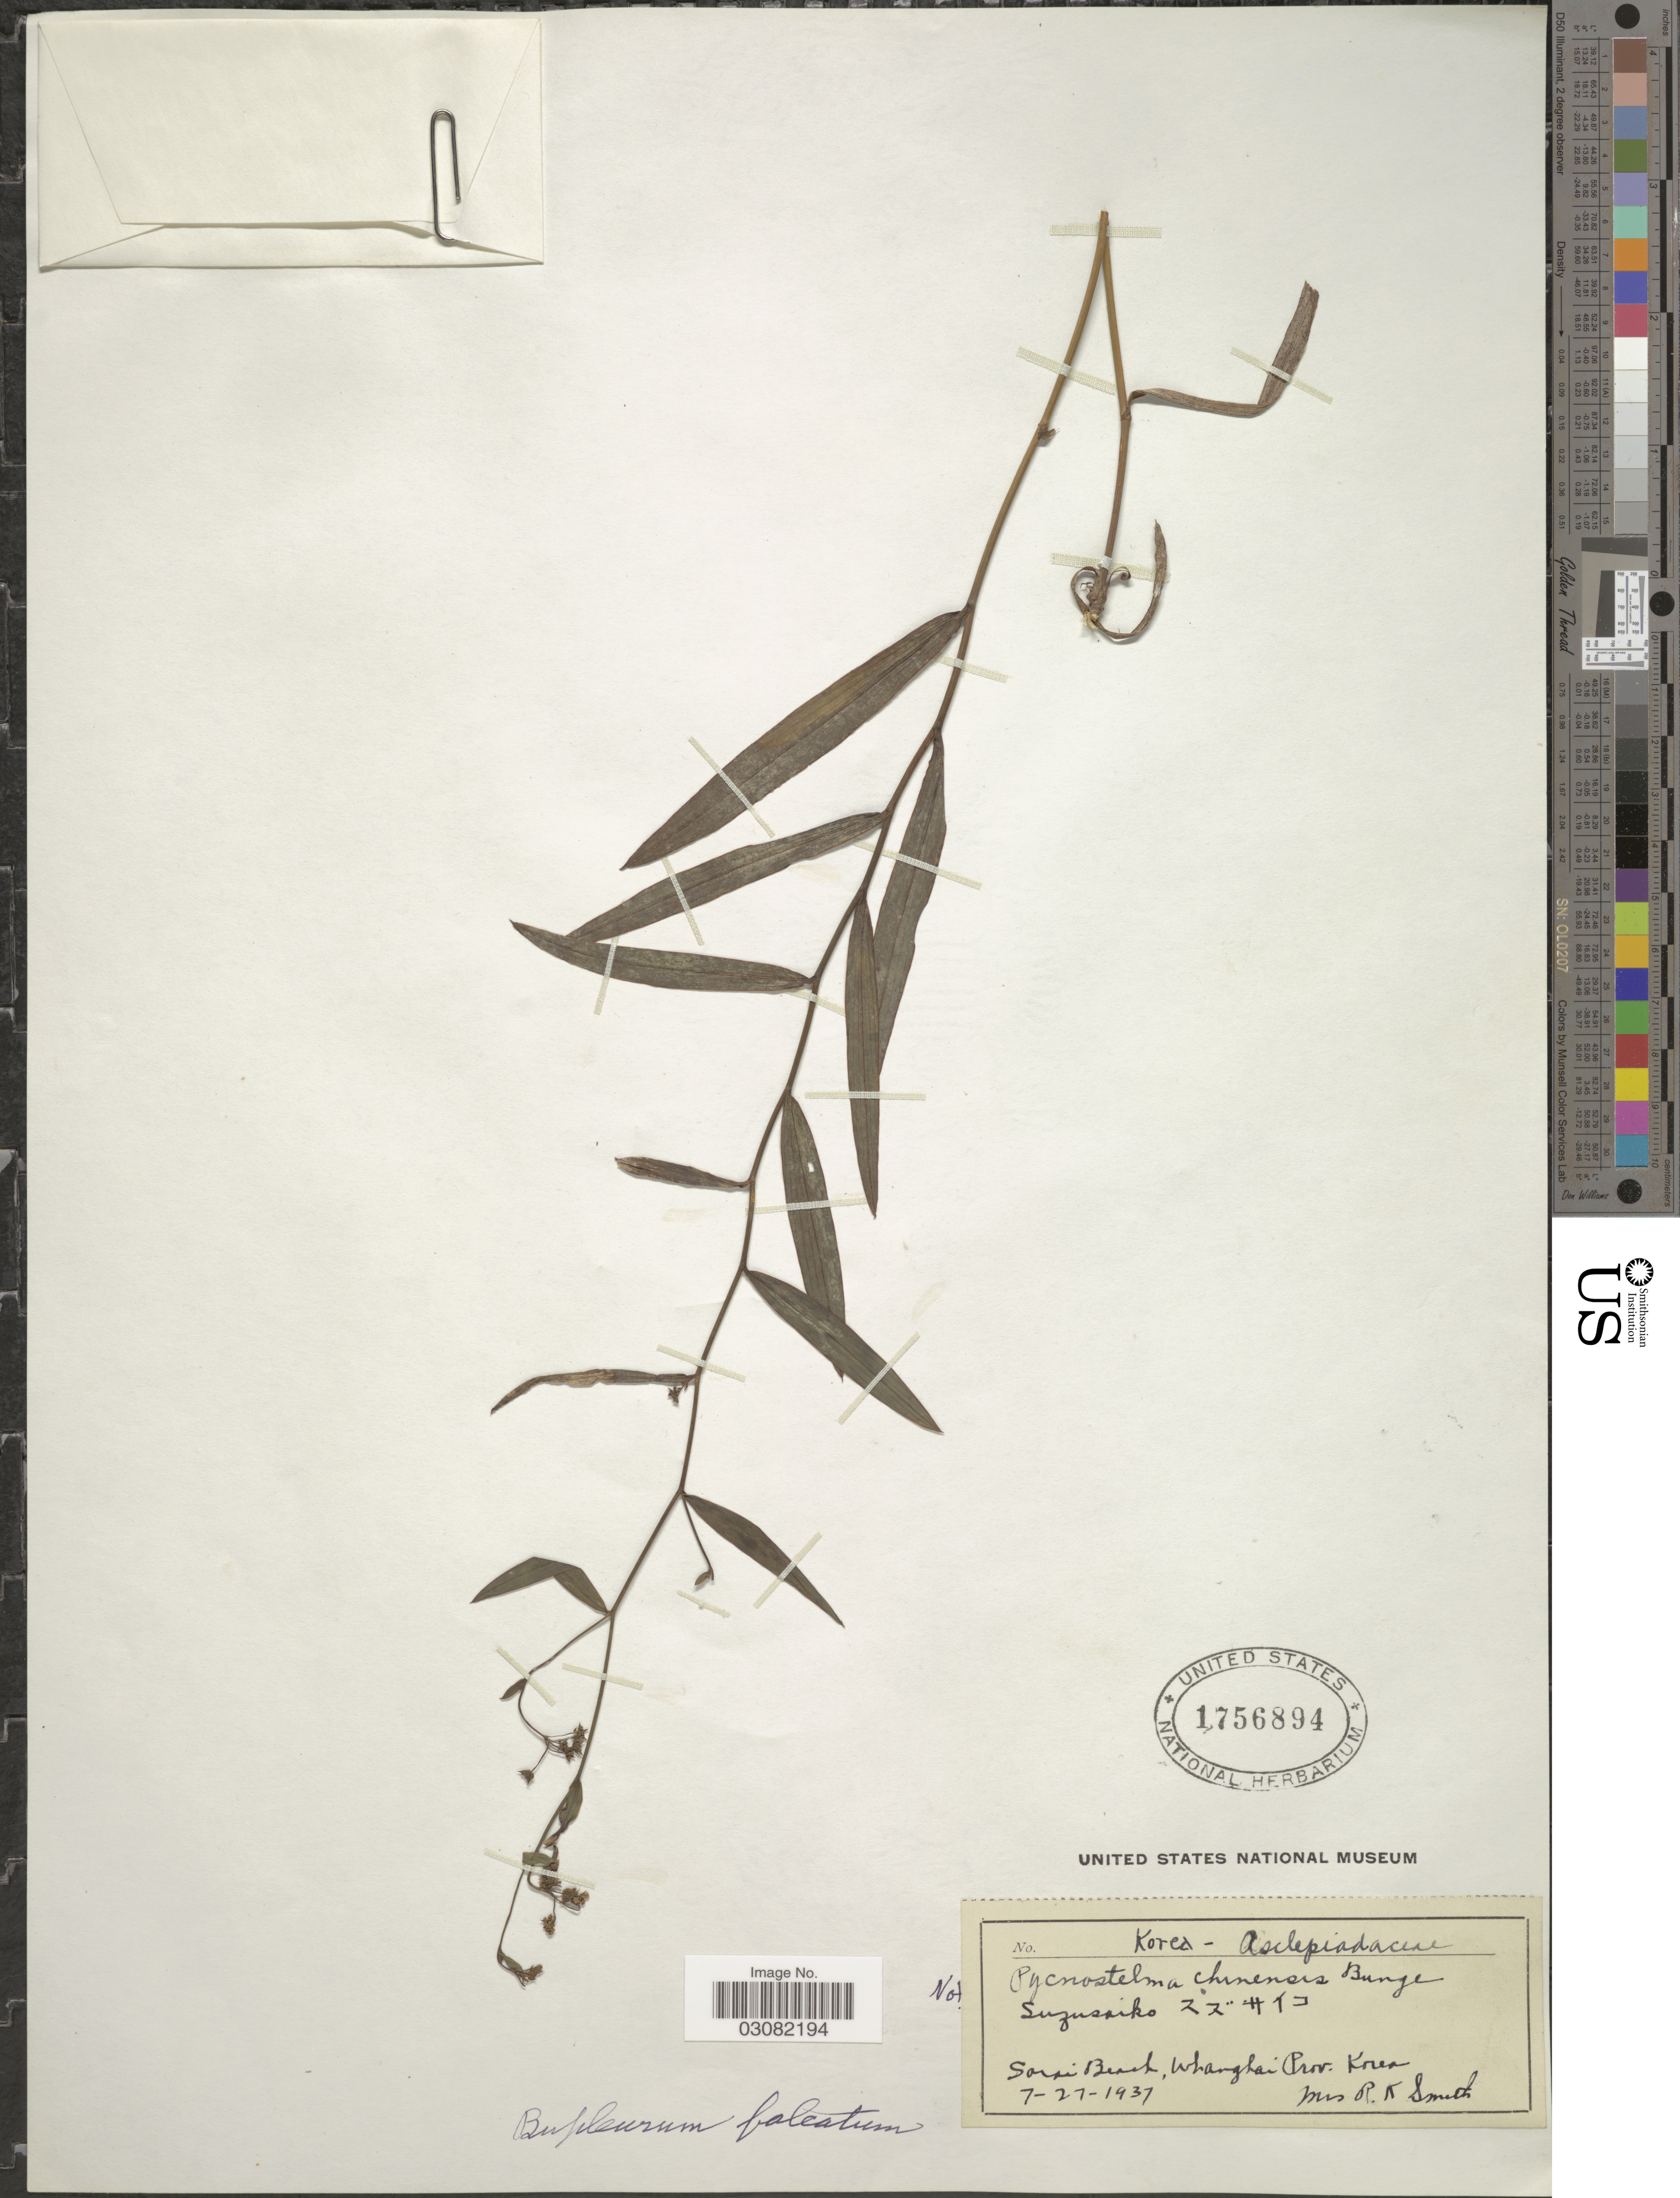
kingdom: Plantae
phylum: Tracheophyta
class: Magnoliopsida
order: Apiales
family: Apiaceae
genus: Bupleurum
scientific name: Bupleurum falcatum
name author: L.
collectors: R. Smith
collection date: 1937-07-27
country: North Korea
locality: Sorai Beach, Whanghai Prov. Korea.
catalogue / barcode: US 1756894